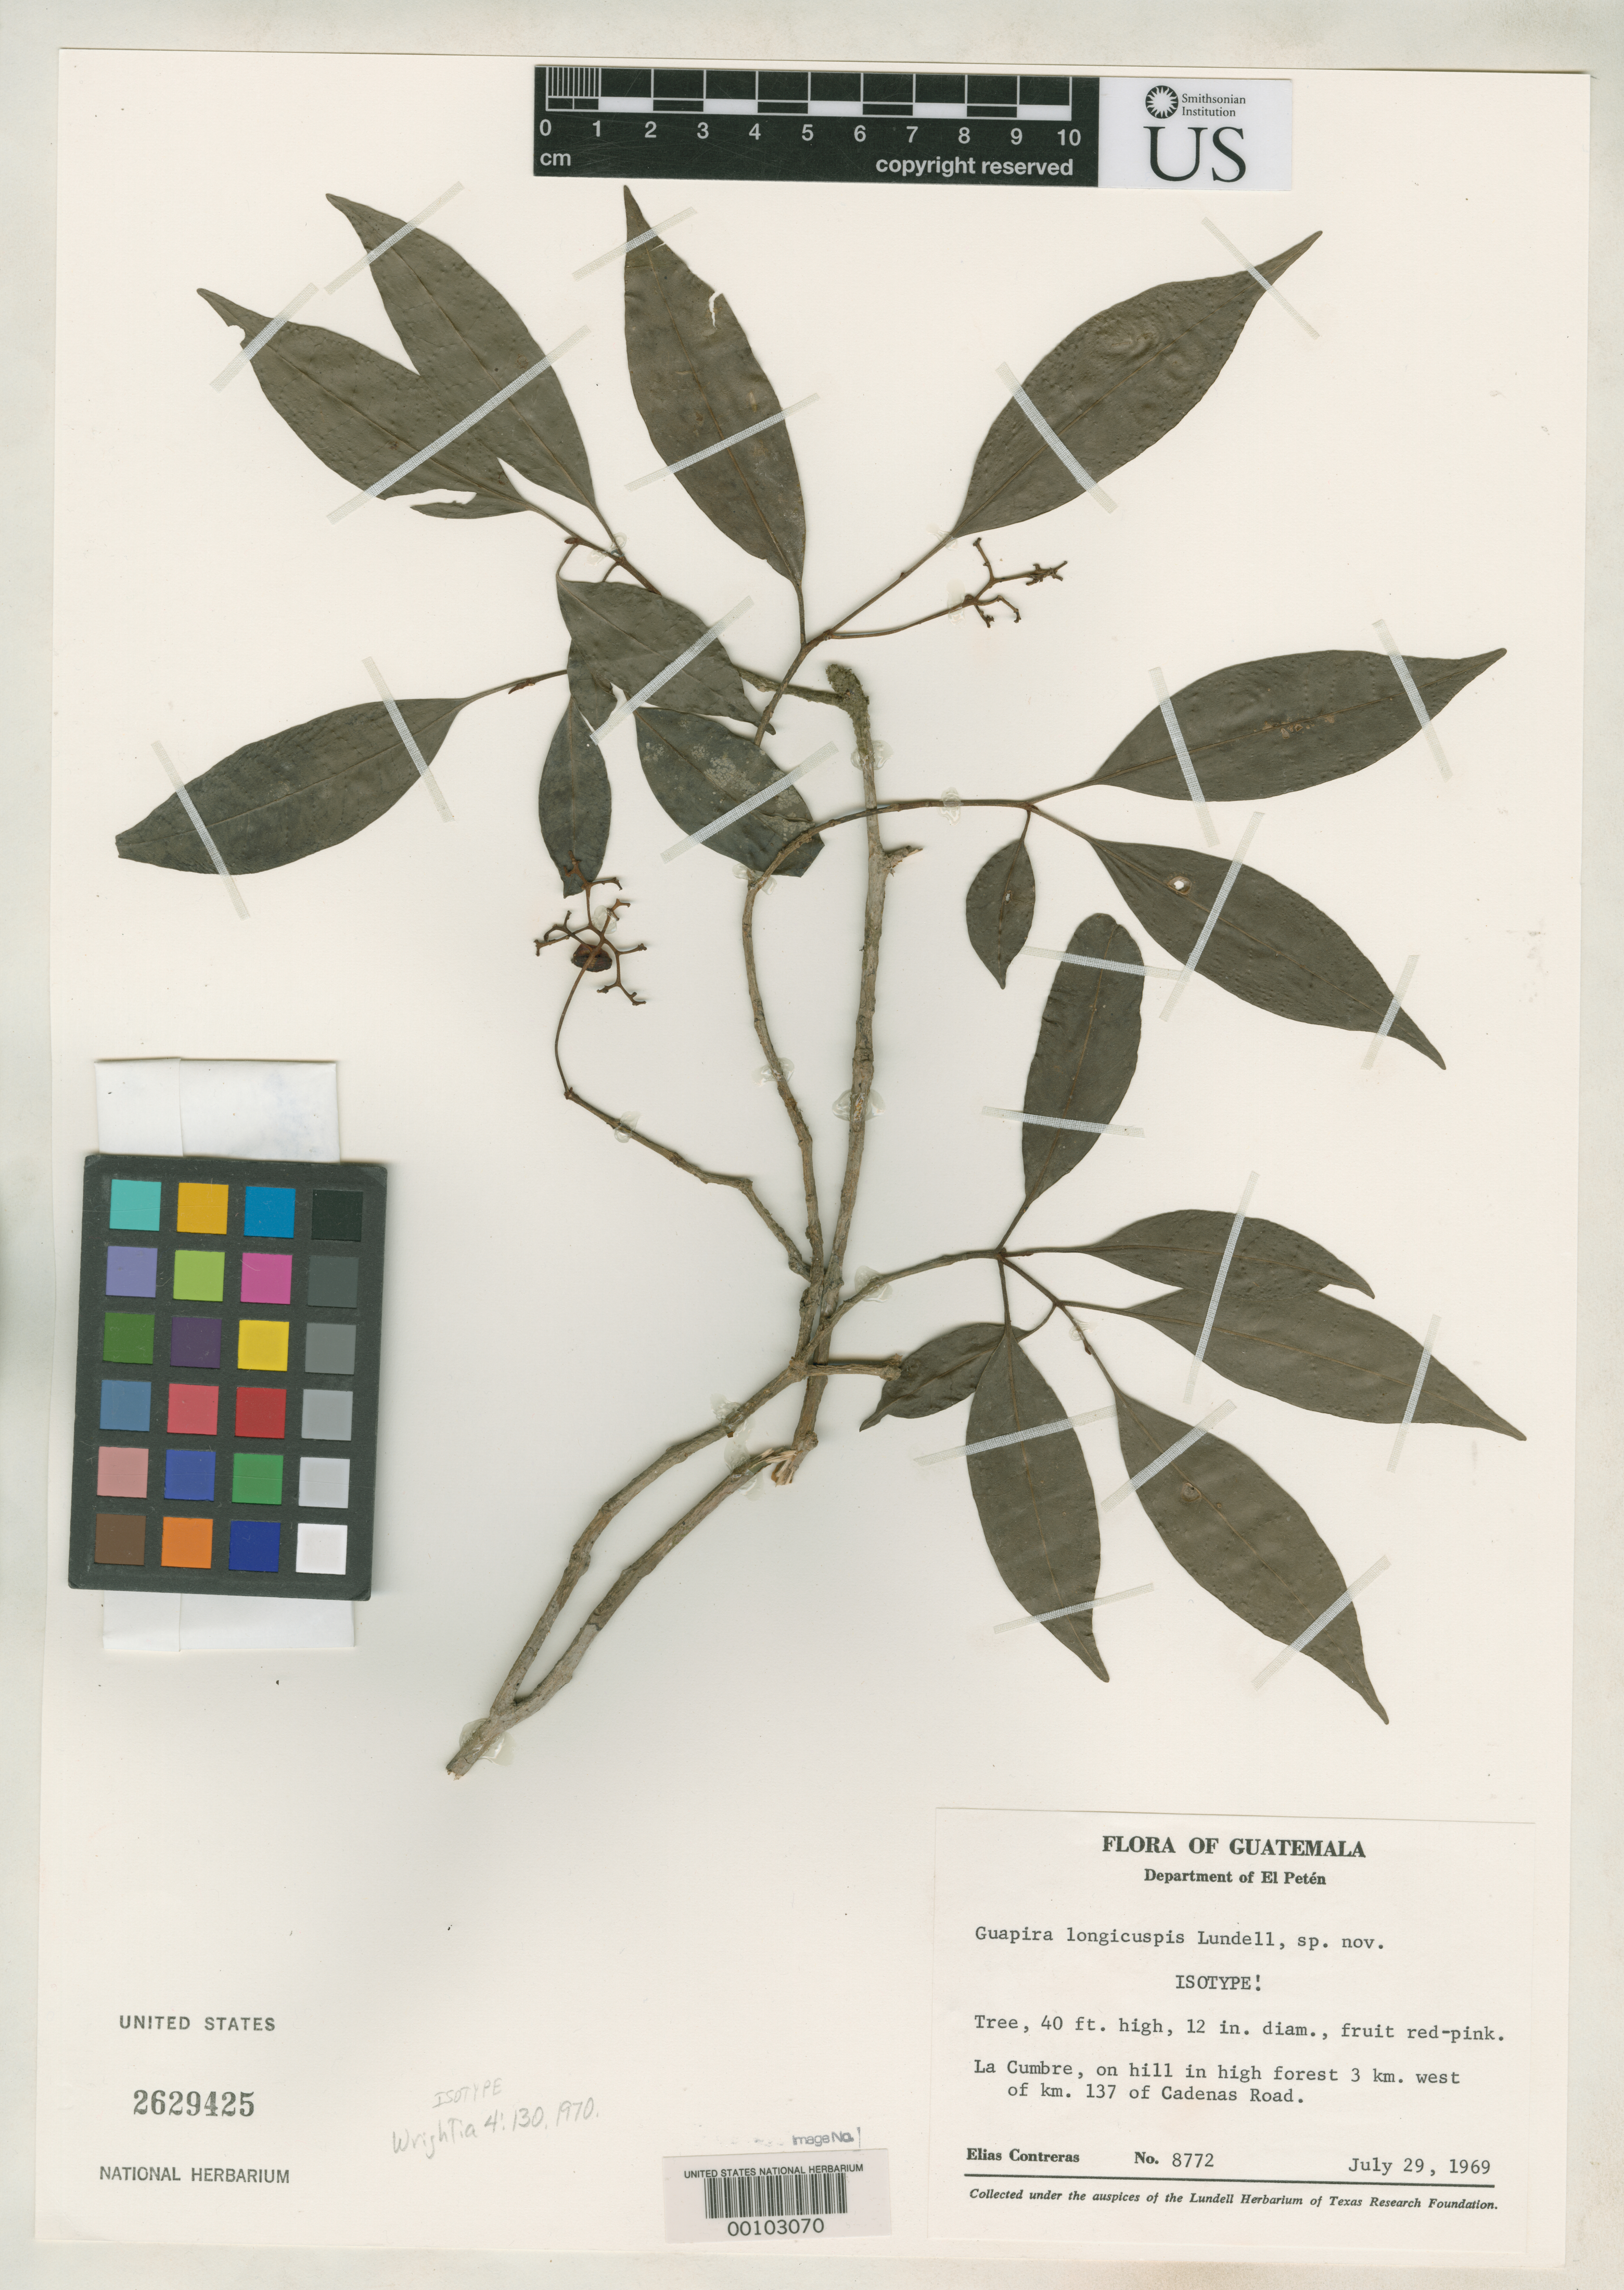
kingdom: Plantae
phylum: Tracheophyta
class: Magnoliopsida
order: Caryophyllales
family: Nyctaginaceae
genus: Guapira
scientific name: Guapira longicuspis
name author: Lundell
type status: Isotype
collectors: E. Contreras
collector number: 8772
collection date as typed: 29 Jul 1969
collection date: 1969-07-29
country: Guatemala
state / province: El Petén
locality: La Cumbre.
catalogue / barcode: US 2629425